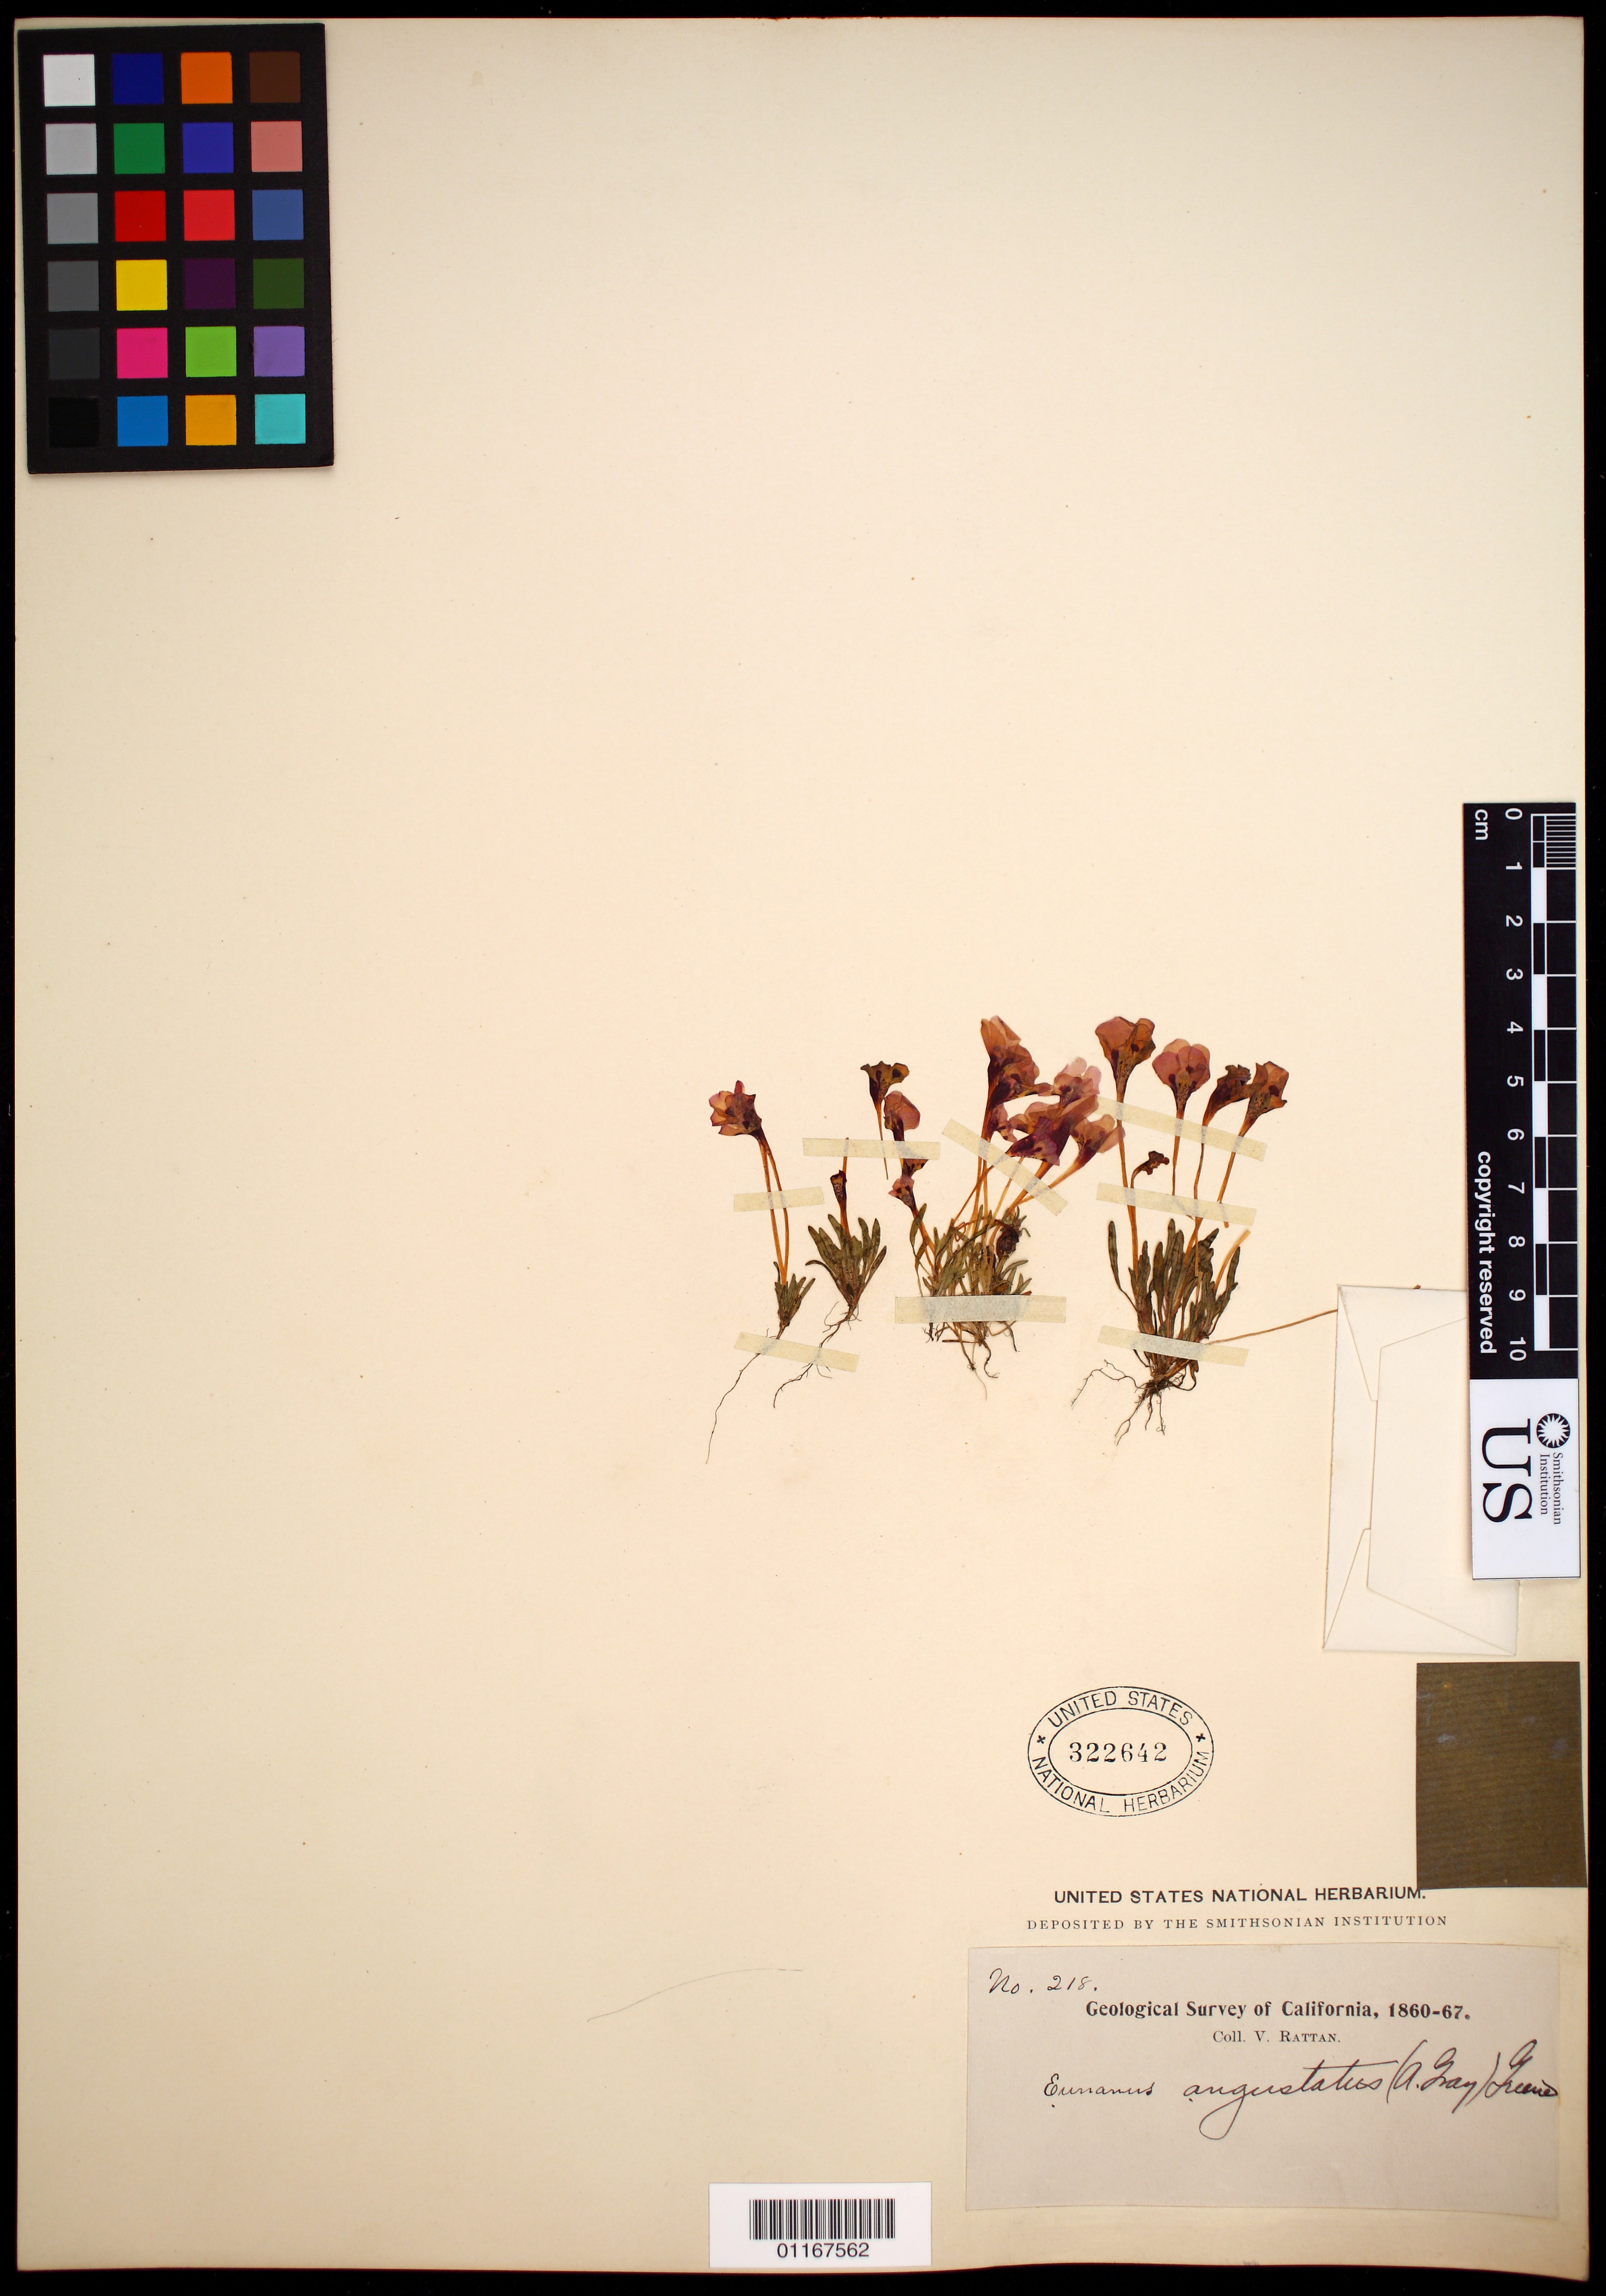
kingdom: Plantae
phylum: Tracheophyta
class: Magnoliopsida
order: Lamiales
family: Phrymaceae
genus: Eunanus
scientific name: Eunanus angustatus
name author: Greene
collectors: V. Rattan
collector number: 218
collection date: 1860/1867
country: United States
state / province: California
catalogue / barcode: US 322642